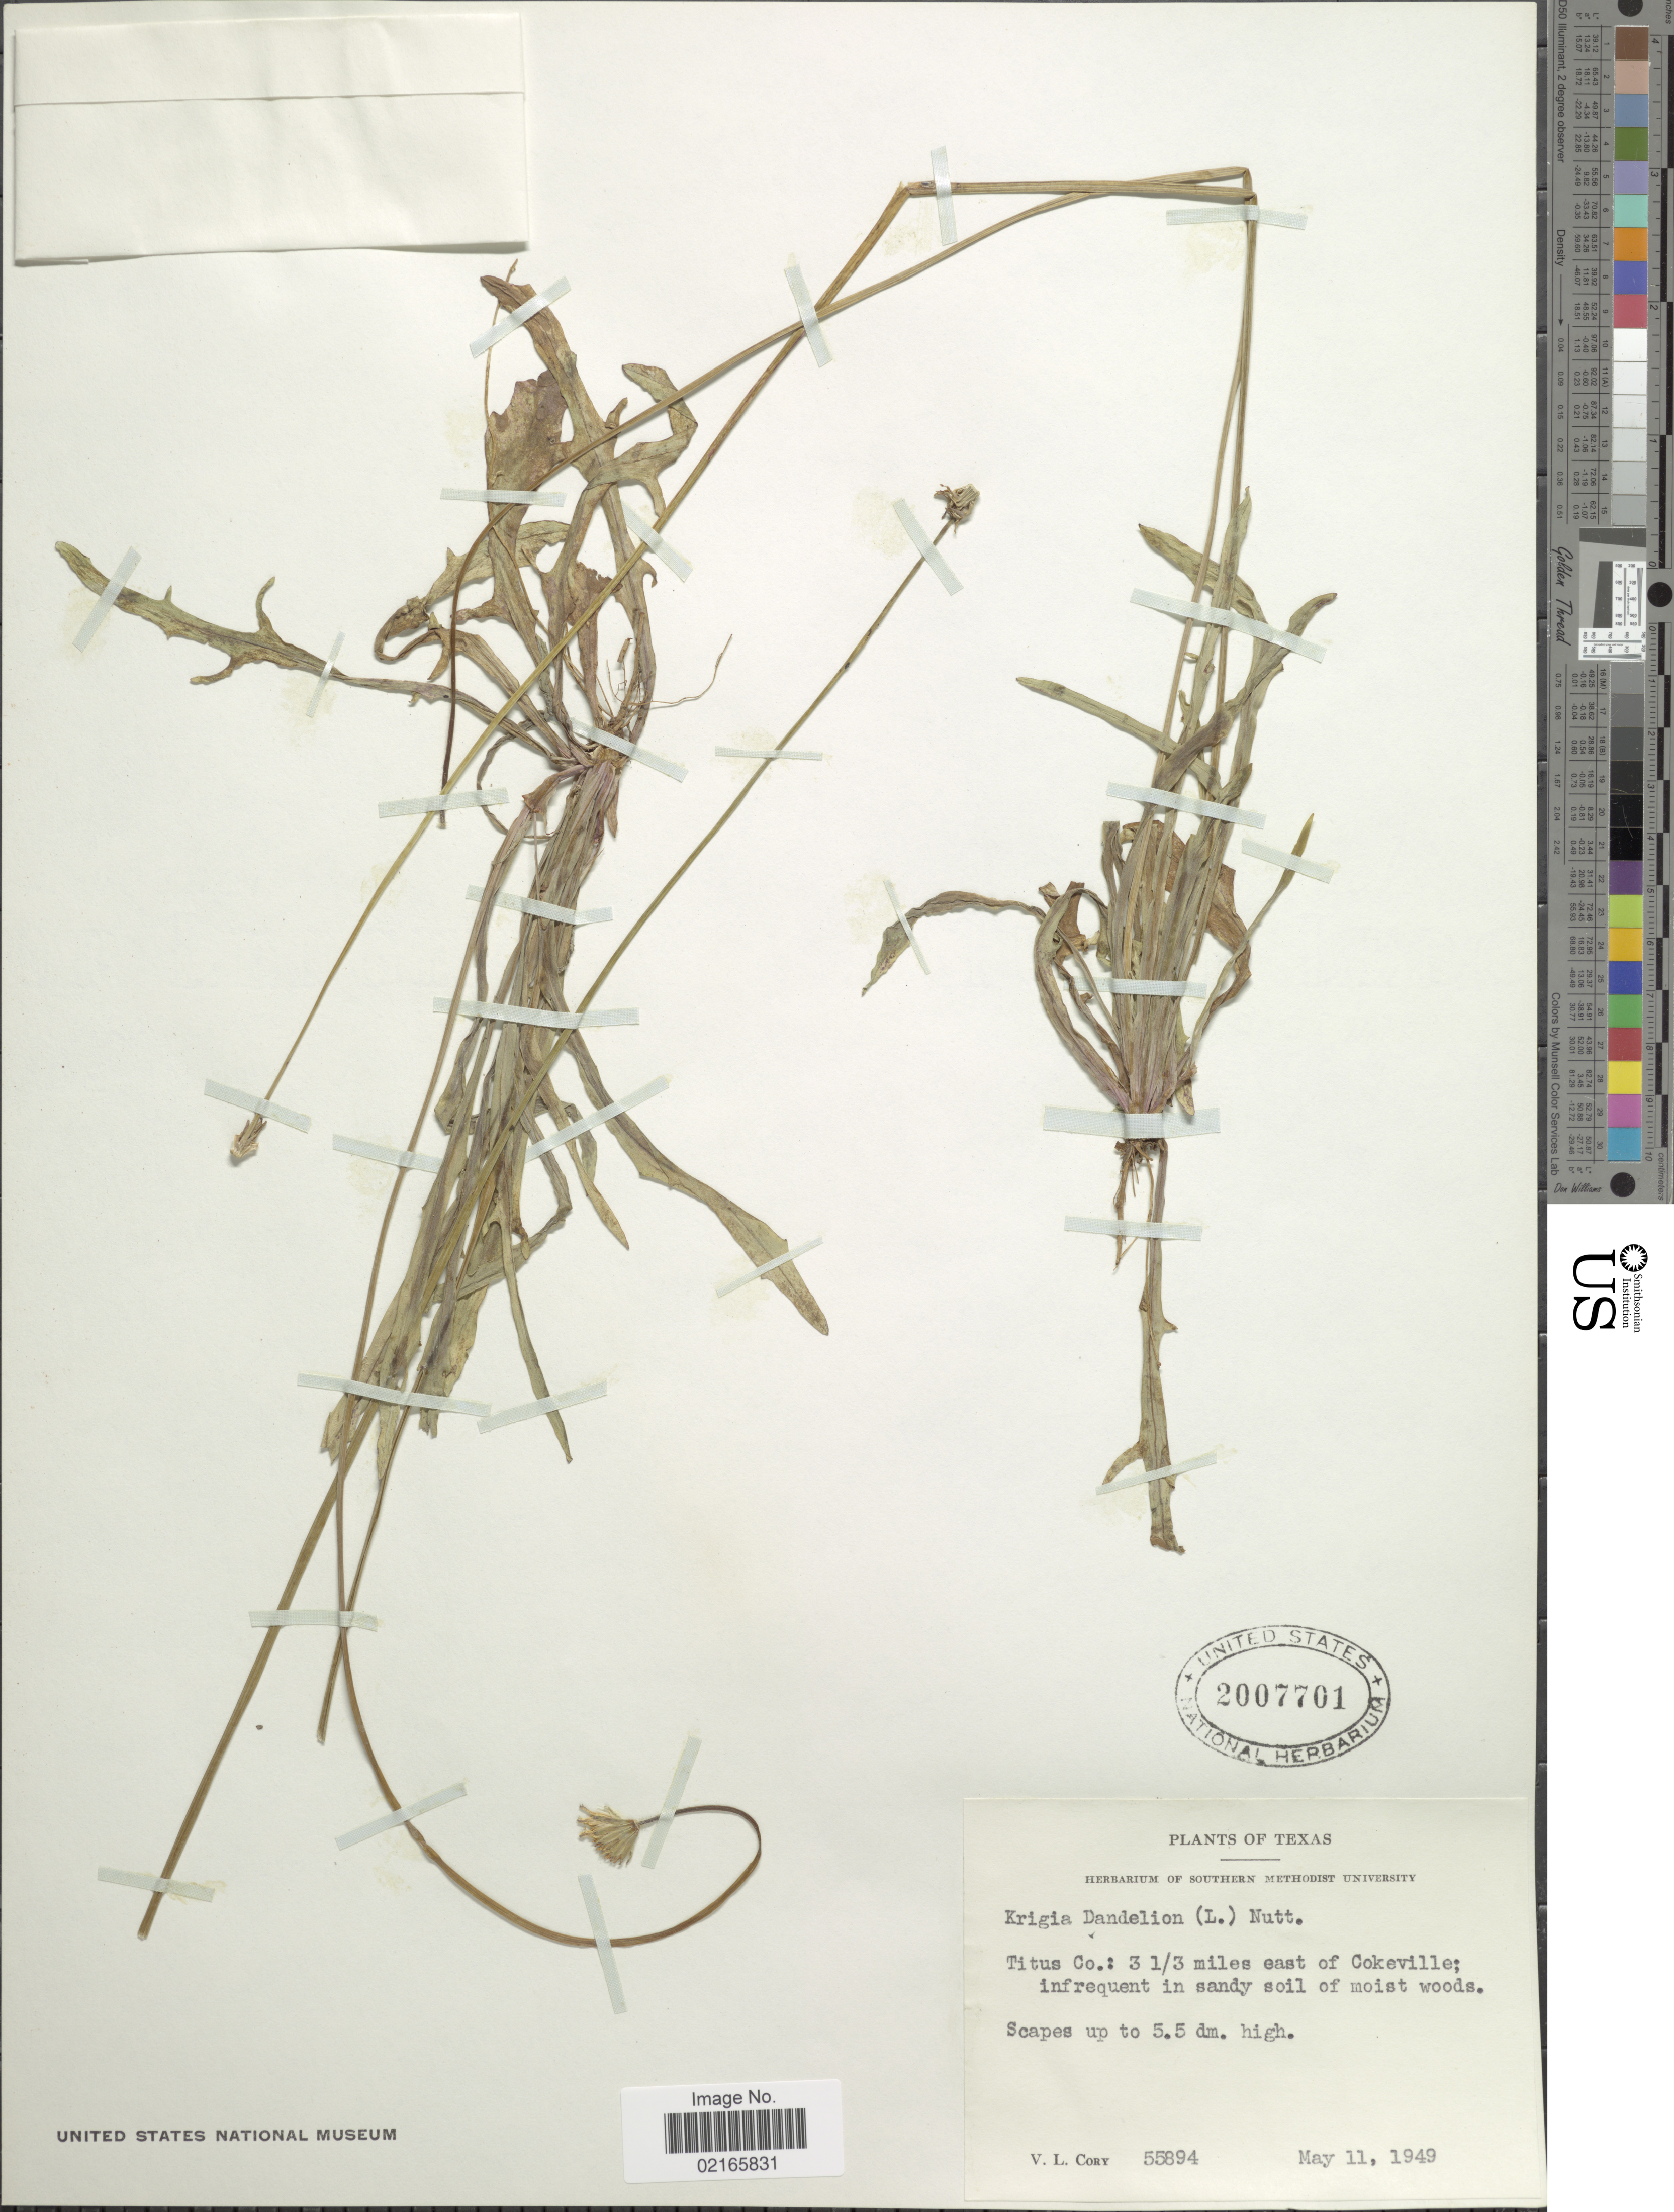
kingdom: Plantae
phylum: Tracheophyta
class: Magnoliopsida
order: Asterales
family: Asteraceae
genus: Krigia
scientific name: Krigia dandelion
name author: (L.) Nutt.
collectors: V. Cory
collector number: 55894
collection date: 1949-05-11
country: United States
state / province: Texas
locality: Titus Co.: 3 1/3 miles east of Cokeville; infrequent in sandy soil of moist woods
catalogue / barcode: US 2007701